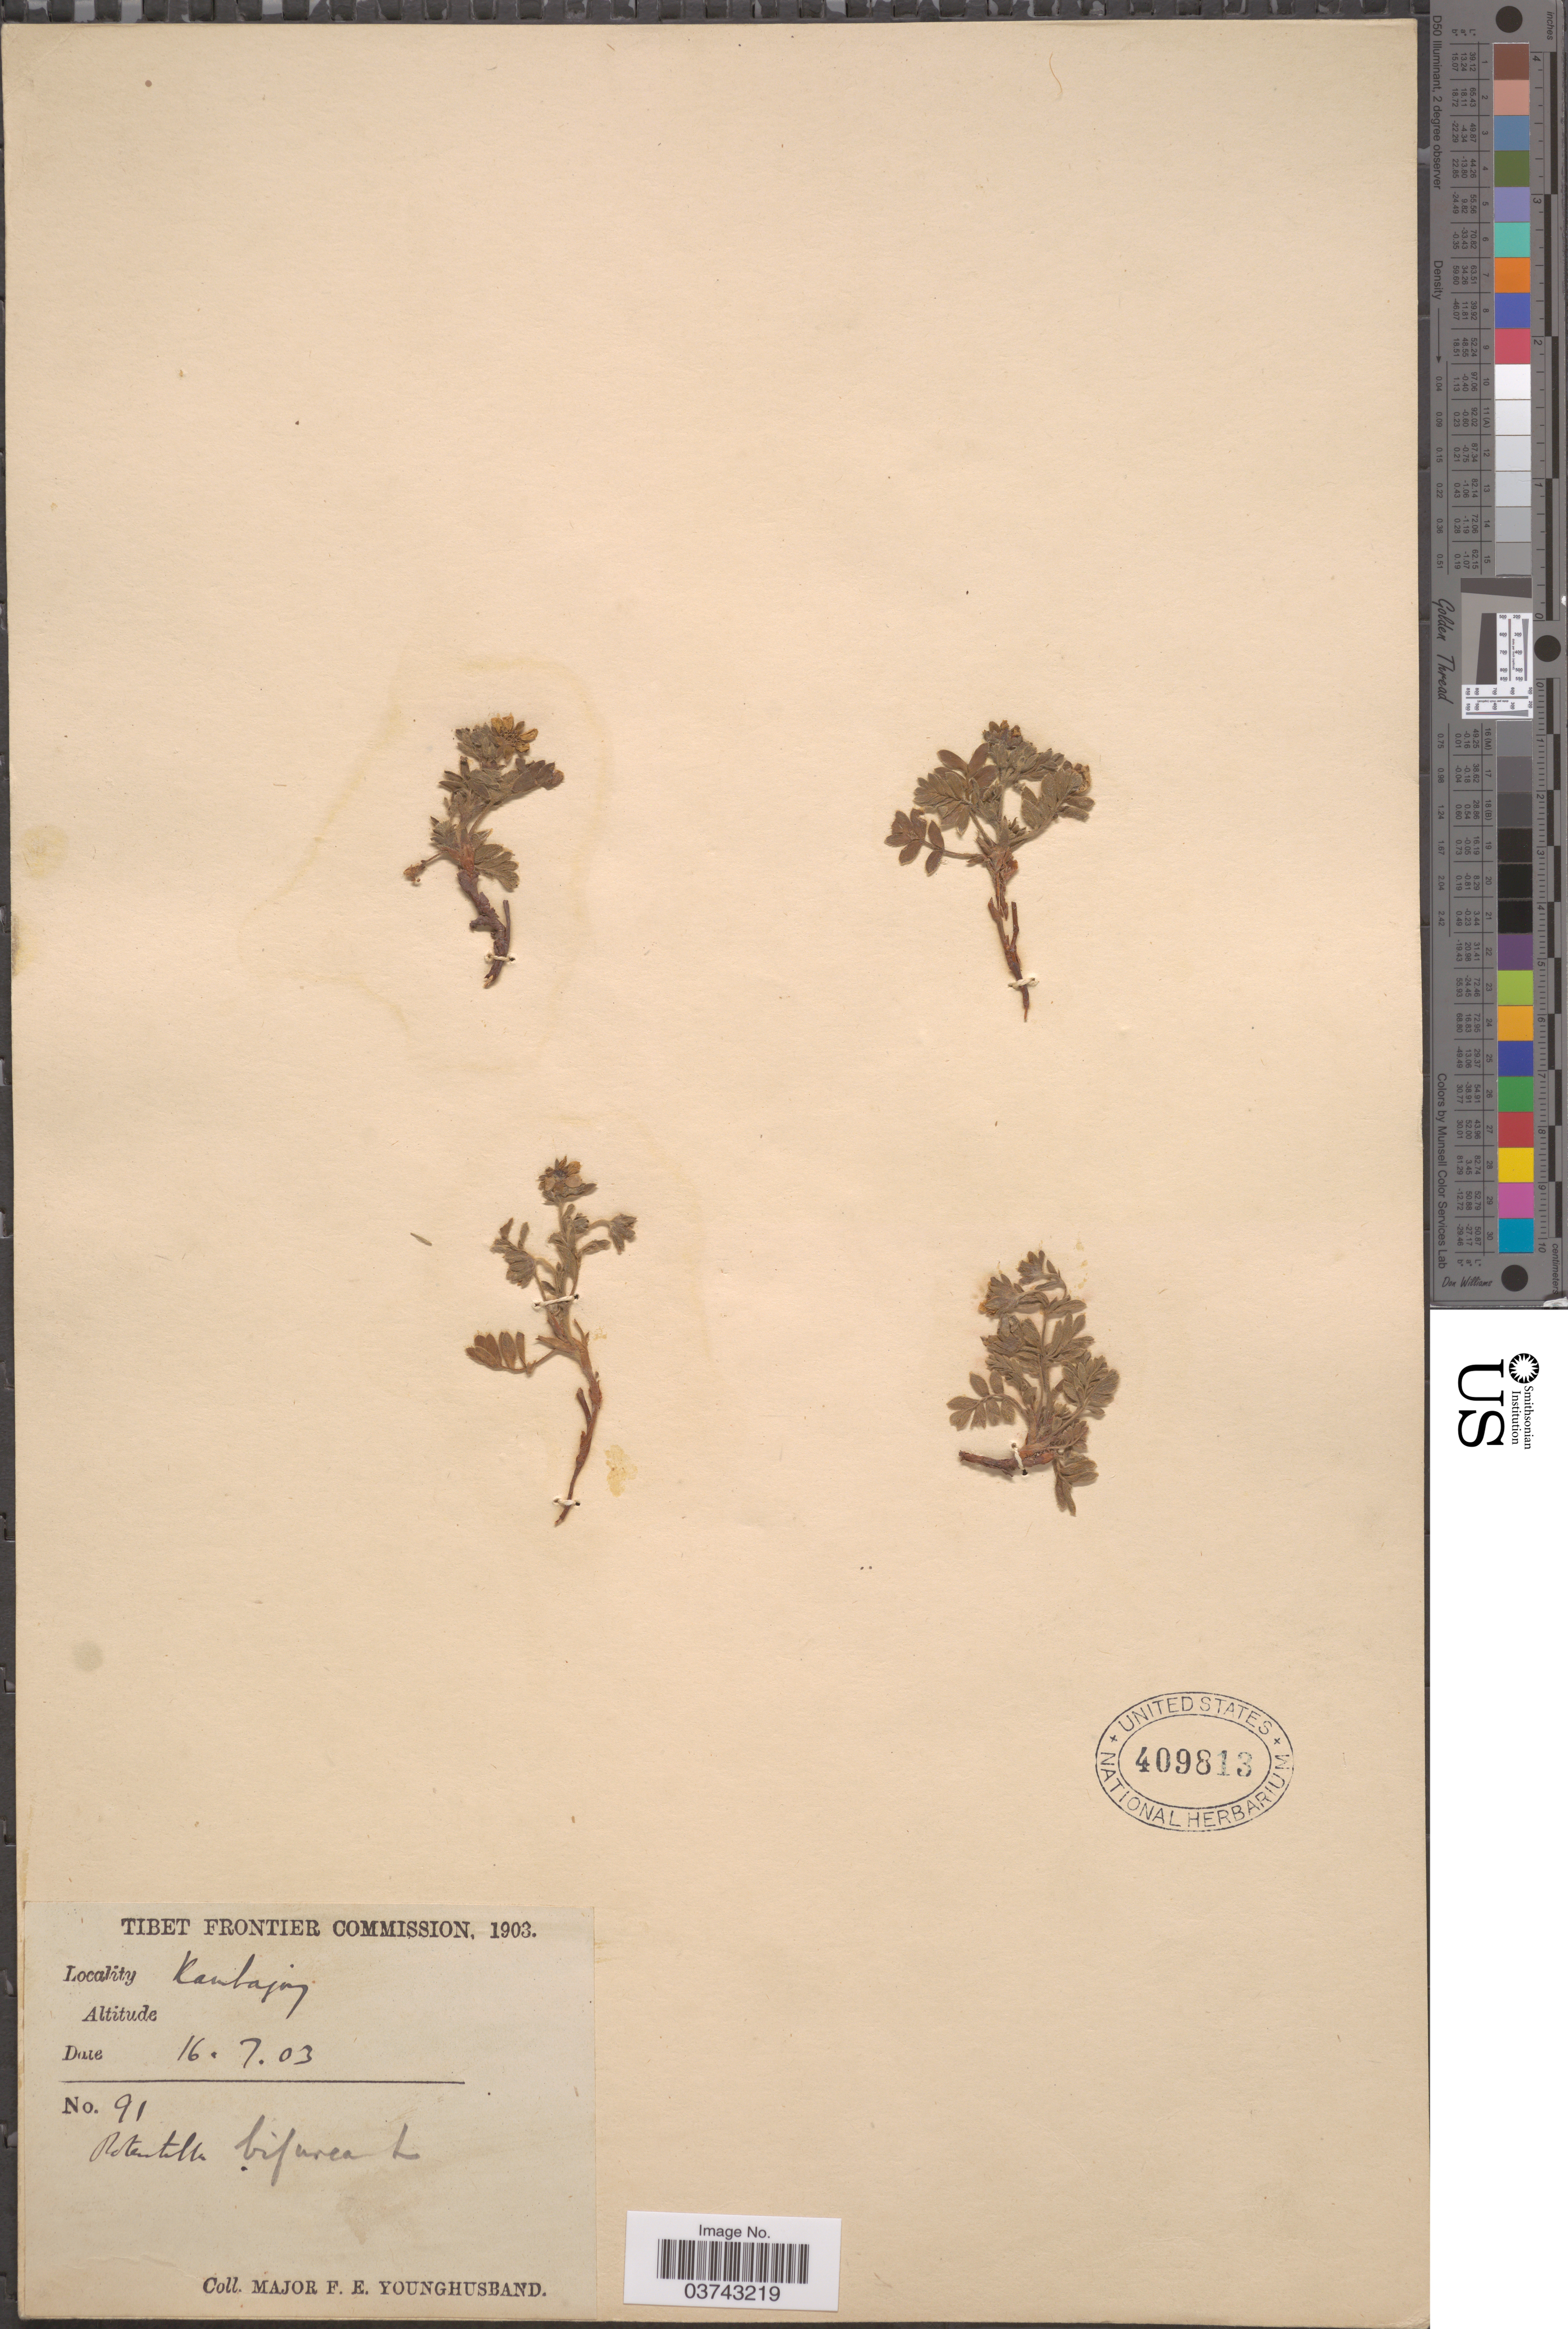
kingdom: Plantae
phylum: Tracheophyta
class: Magnoliopsida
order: Rosales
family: Rosaceae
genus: Sibbaldianthe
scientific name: Sibbaldianthe bifurca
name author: (L.) Kurtto & T. Erikss.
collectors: F. Younghusband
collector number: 91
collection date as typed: Transcribed d/m/y: 16/7/3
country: China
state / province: Xizang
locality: Tibet Frontier. Kanbajay [interpreted].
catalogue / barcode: US 409813